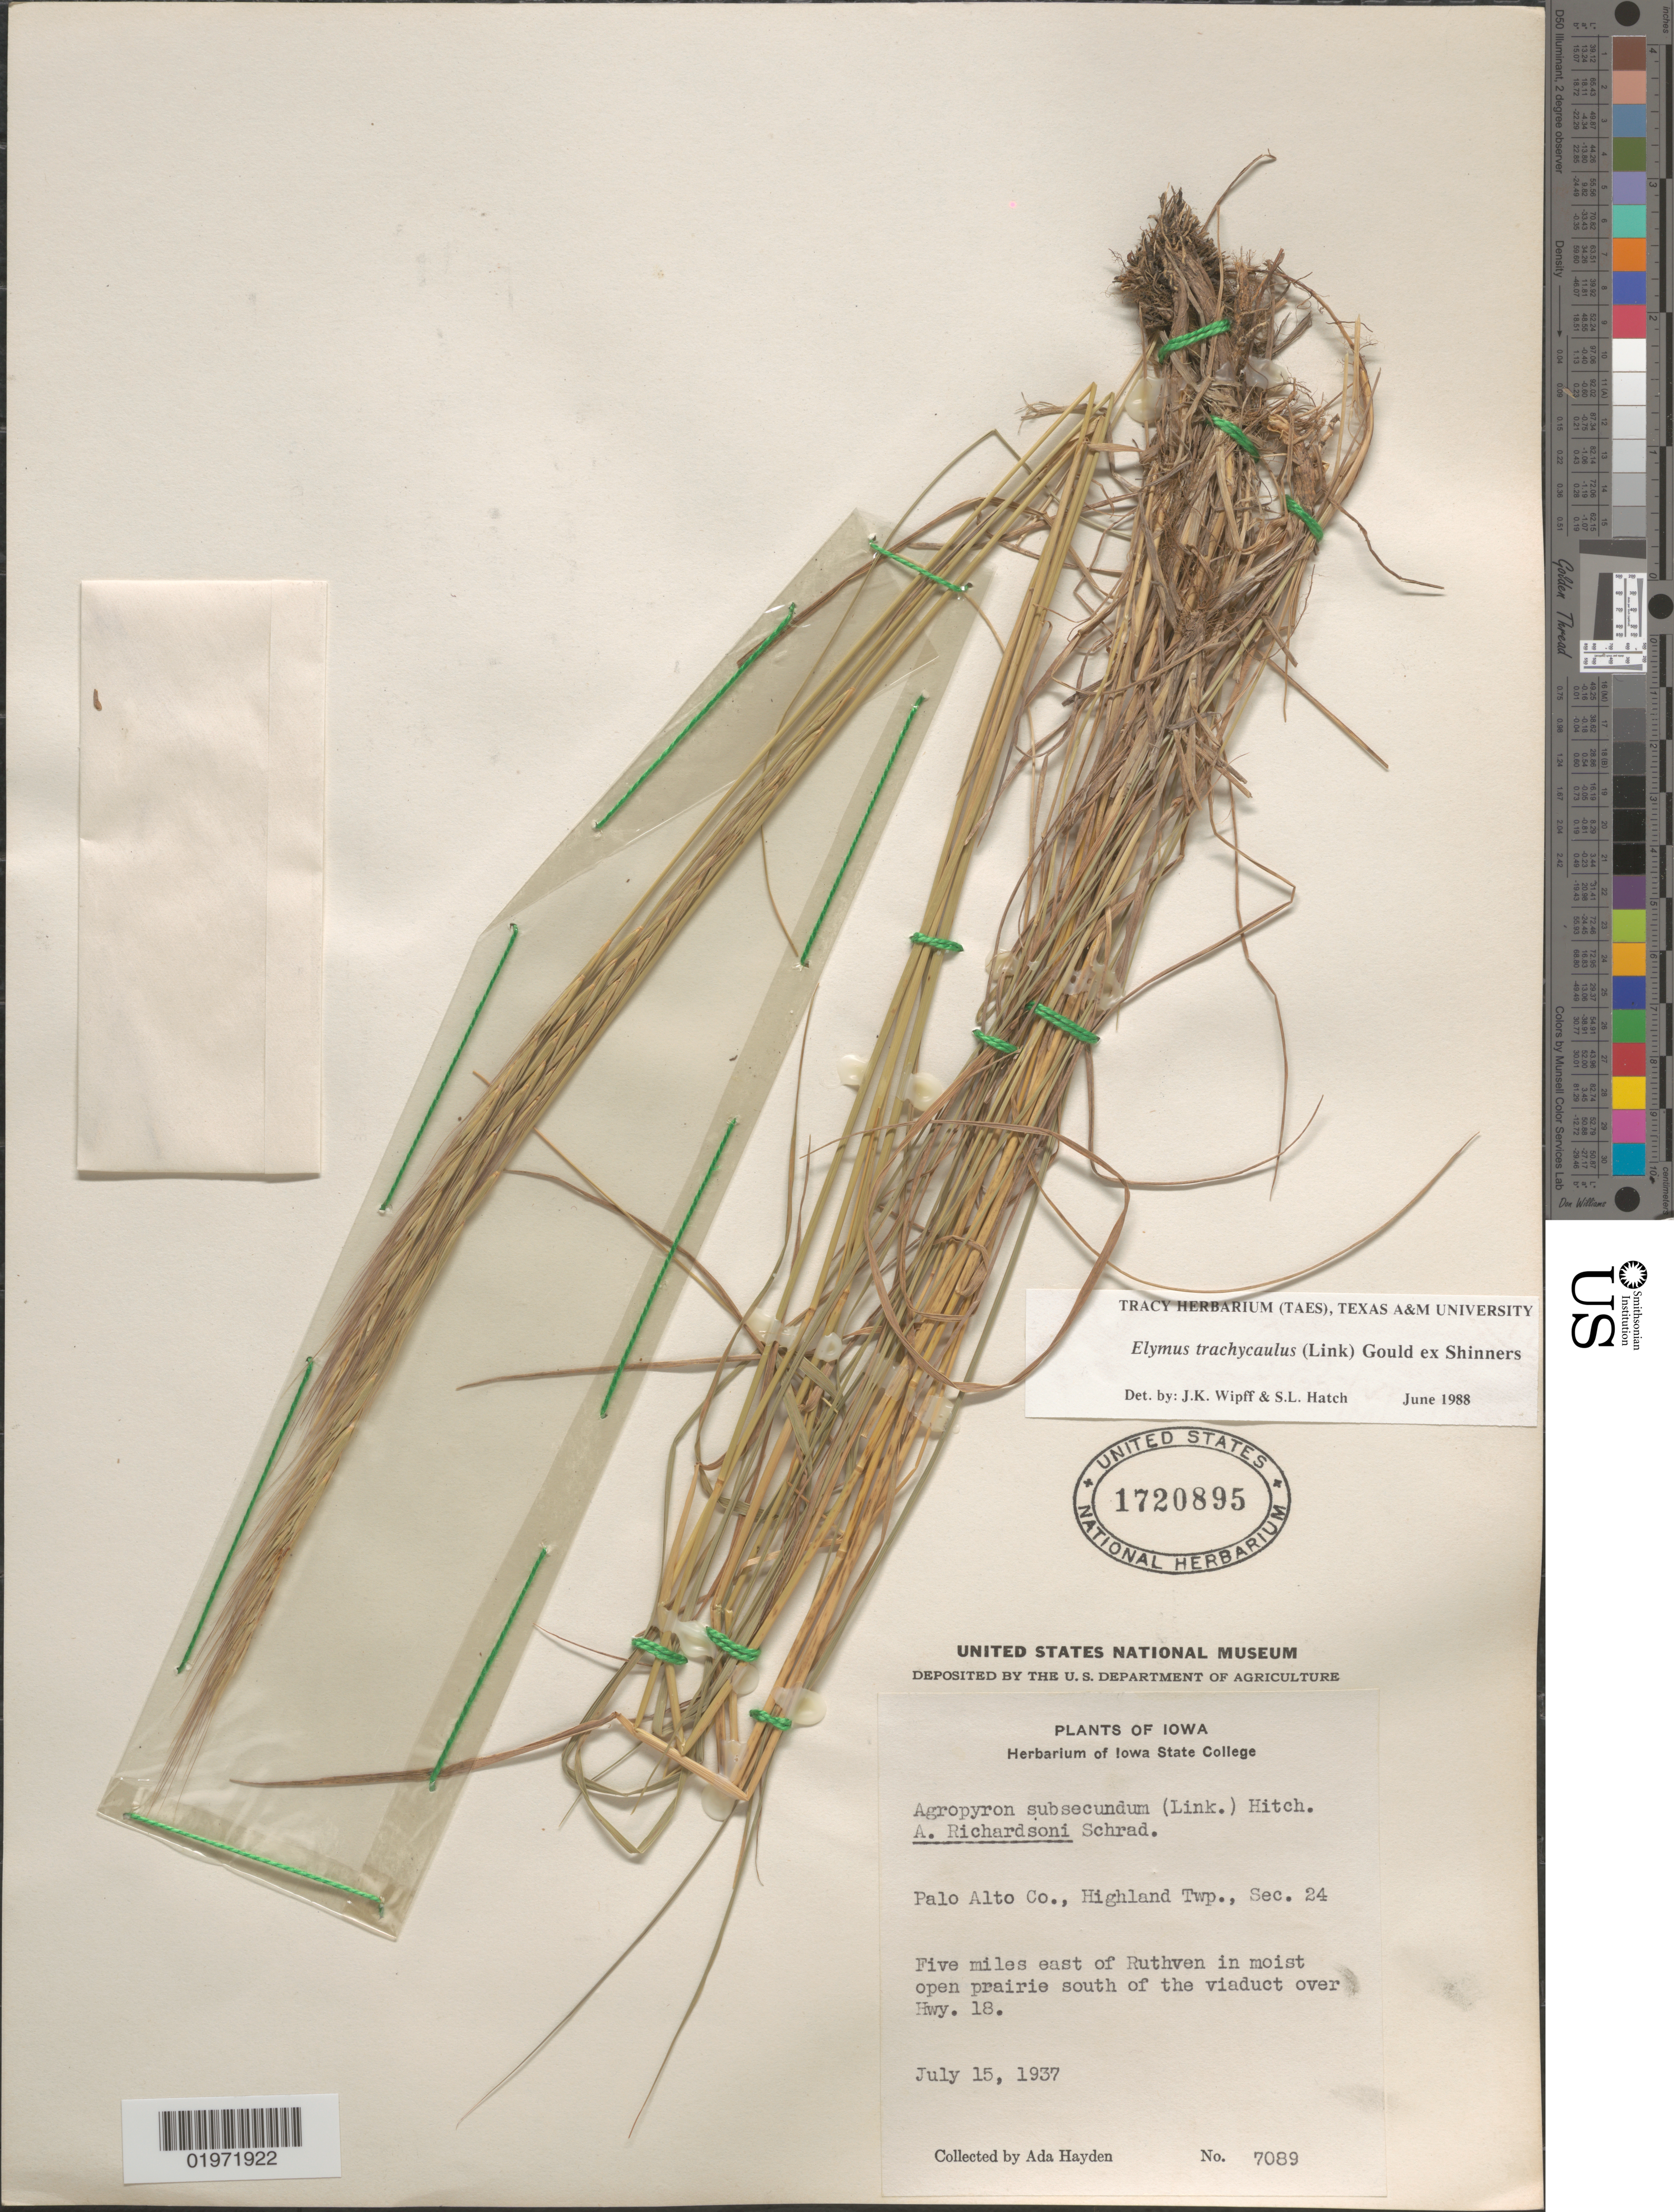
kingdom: Plantae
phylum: Tracheophyta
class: Liliopsida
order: Poales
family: Poaceae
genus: Elymus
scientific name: Elymus trachycaulus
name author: (Link) Gould ex Shinners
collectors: Ada Hayden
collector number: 7089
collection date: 1937-07-15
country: United States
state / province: Iowa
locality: Palo Alto Co., Highland Twp., Sec. 24. Five miles east of Ruthven in moist open prairie south of the viaduct over Hwy. 18.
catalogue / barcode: US 1720895